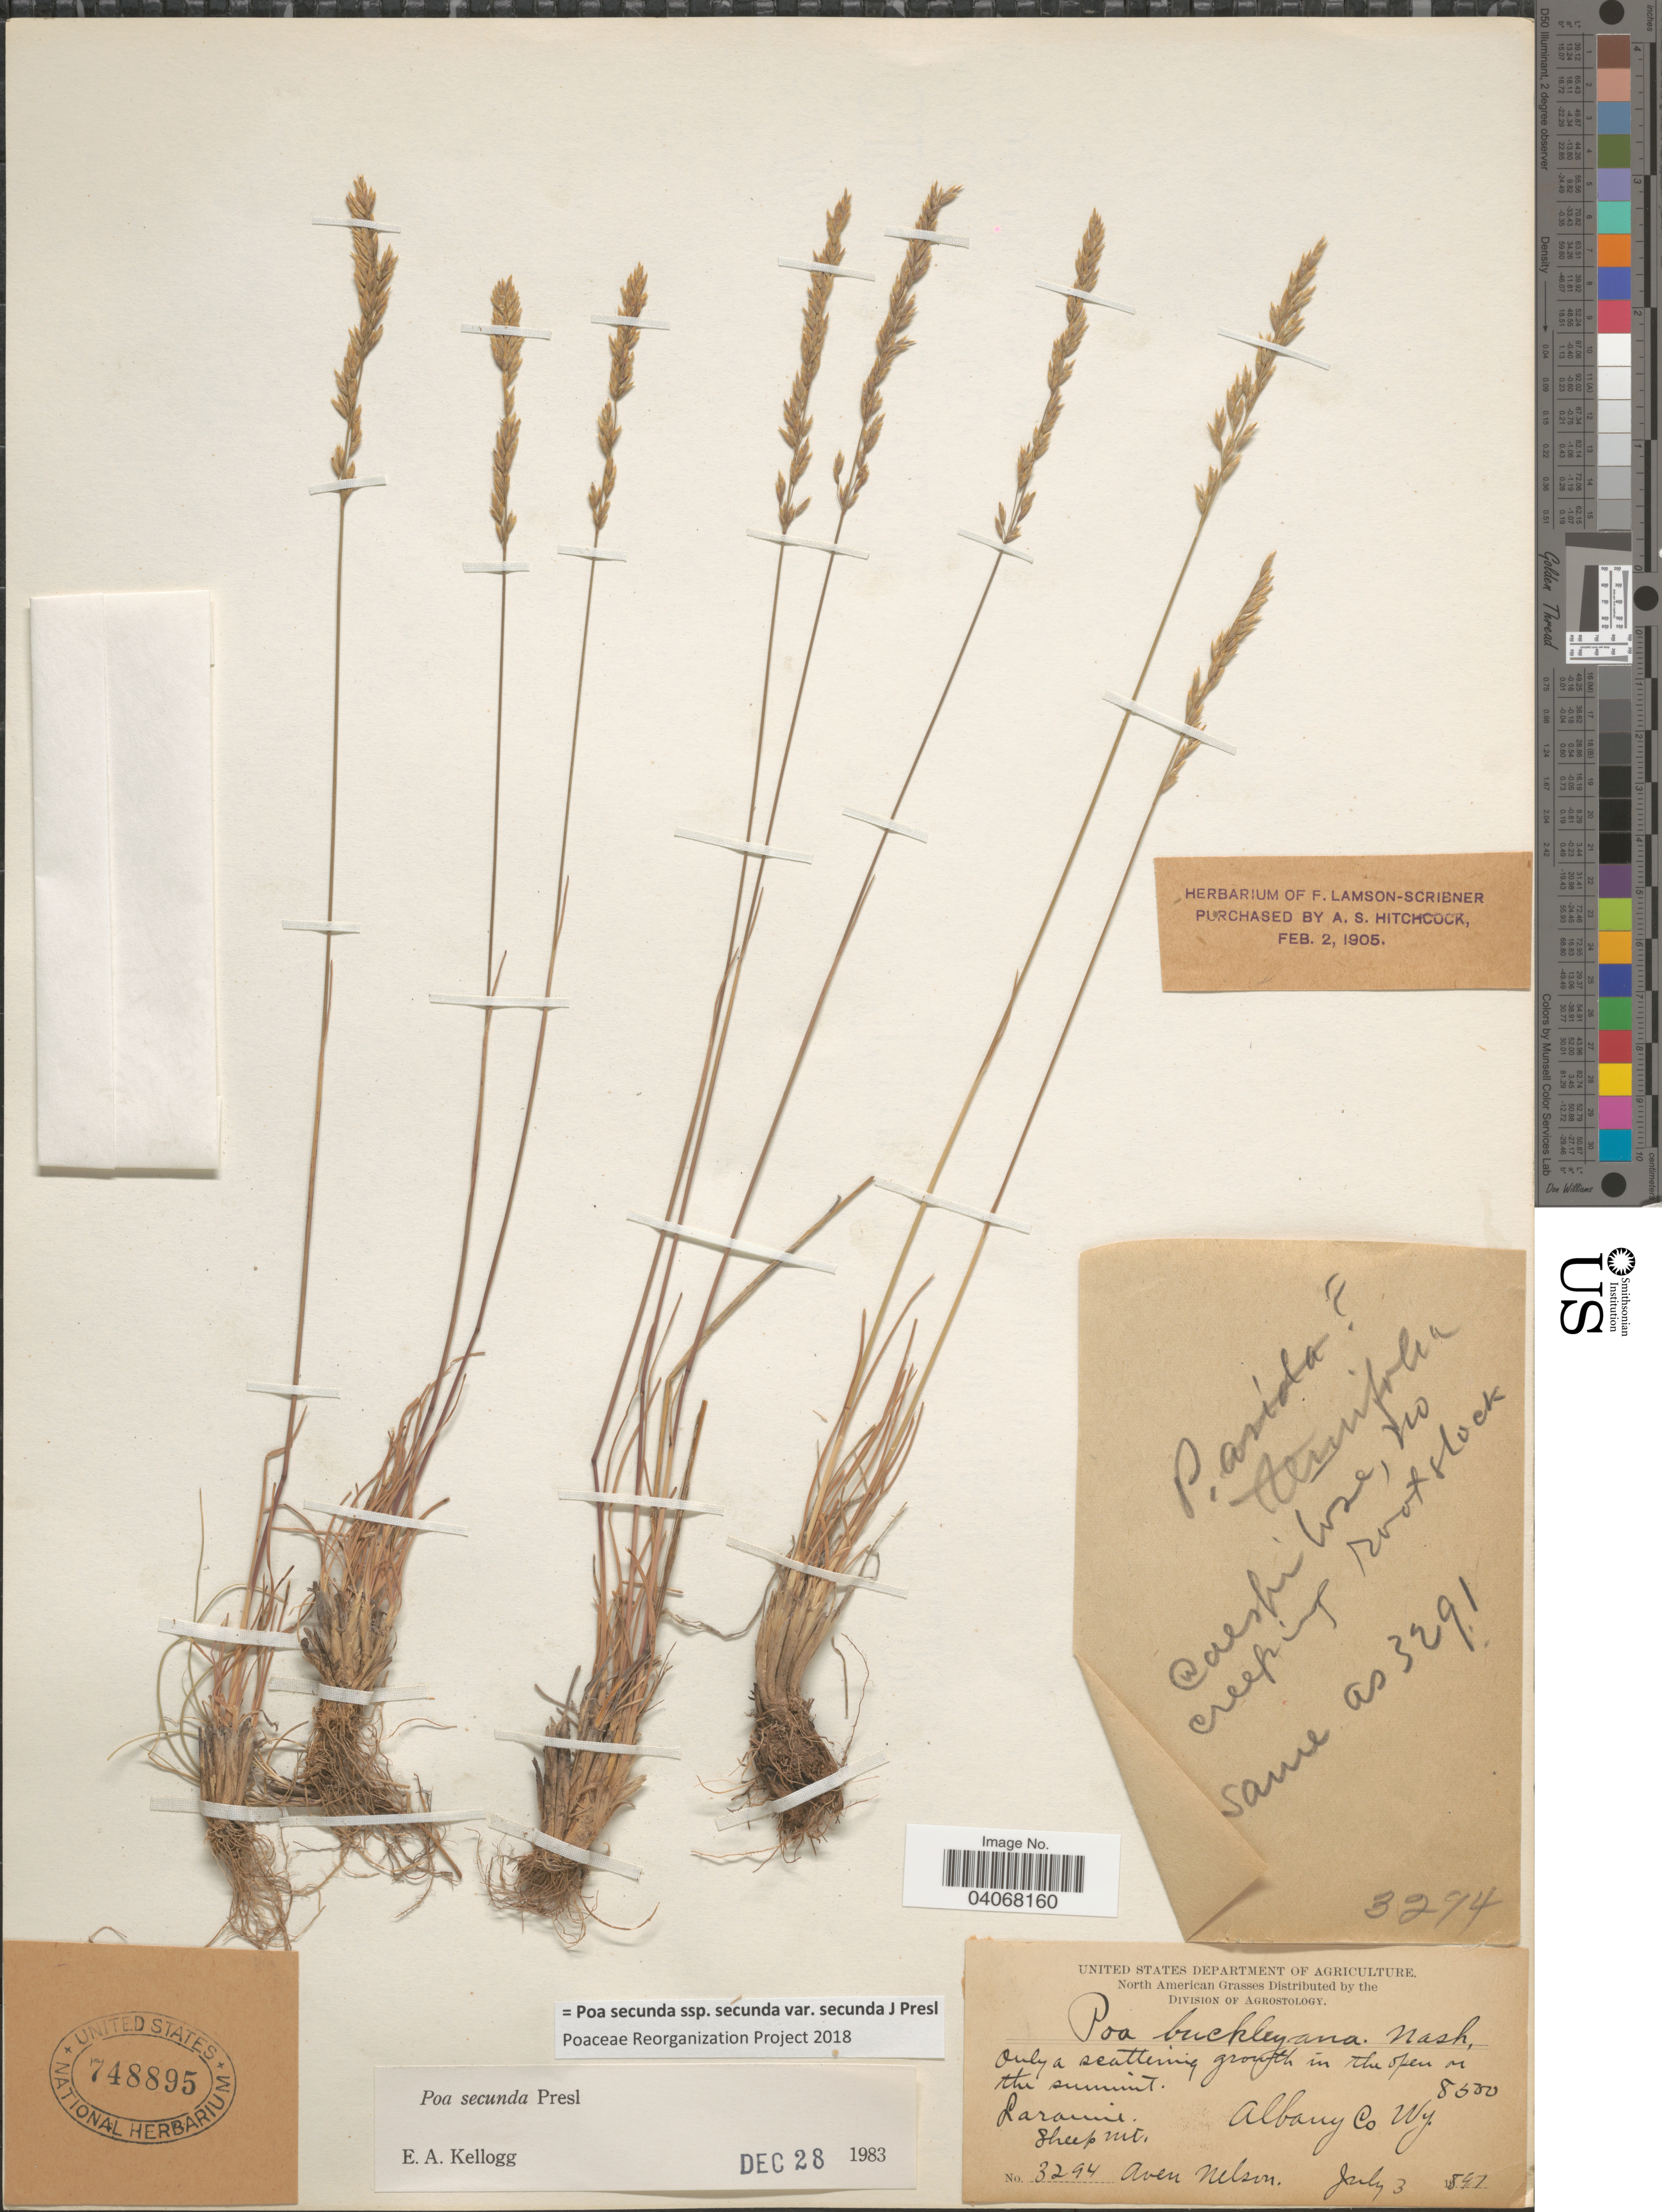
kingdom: Plantae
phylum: Tracheophyta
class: Liliopsida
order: Poales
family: Poaceae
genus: Poa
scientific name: Poa secunda subsp. secunda var. secunda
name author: J. Presl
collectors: A. Nelson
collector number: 3294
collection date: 1897-07-03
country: United States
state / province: Wyoming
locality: Laramie. Albany Co. Sheep Mt.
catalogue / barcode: US 748895